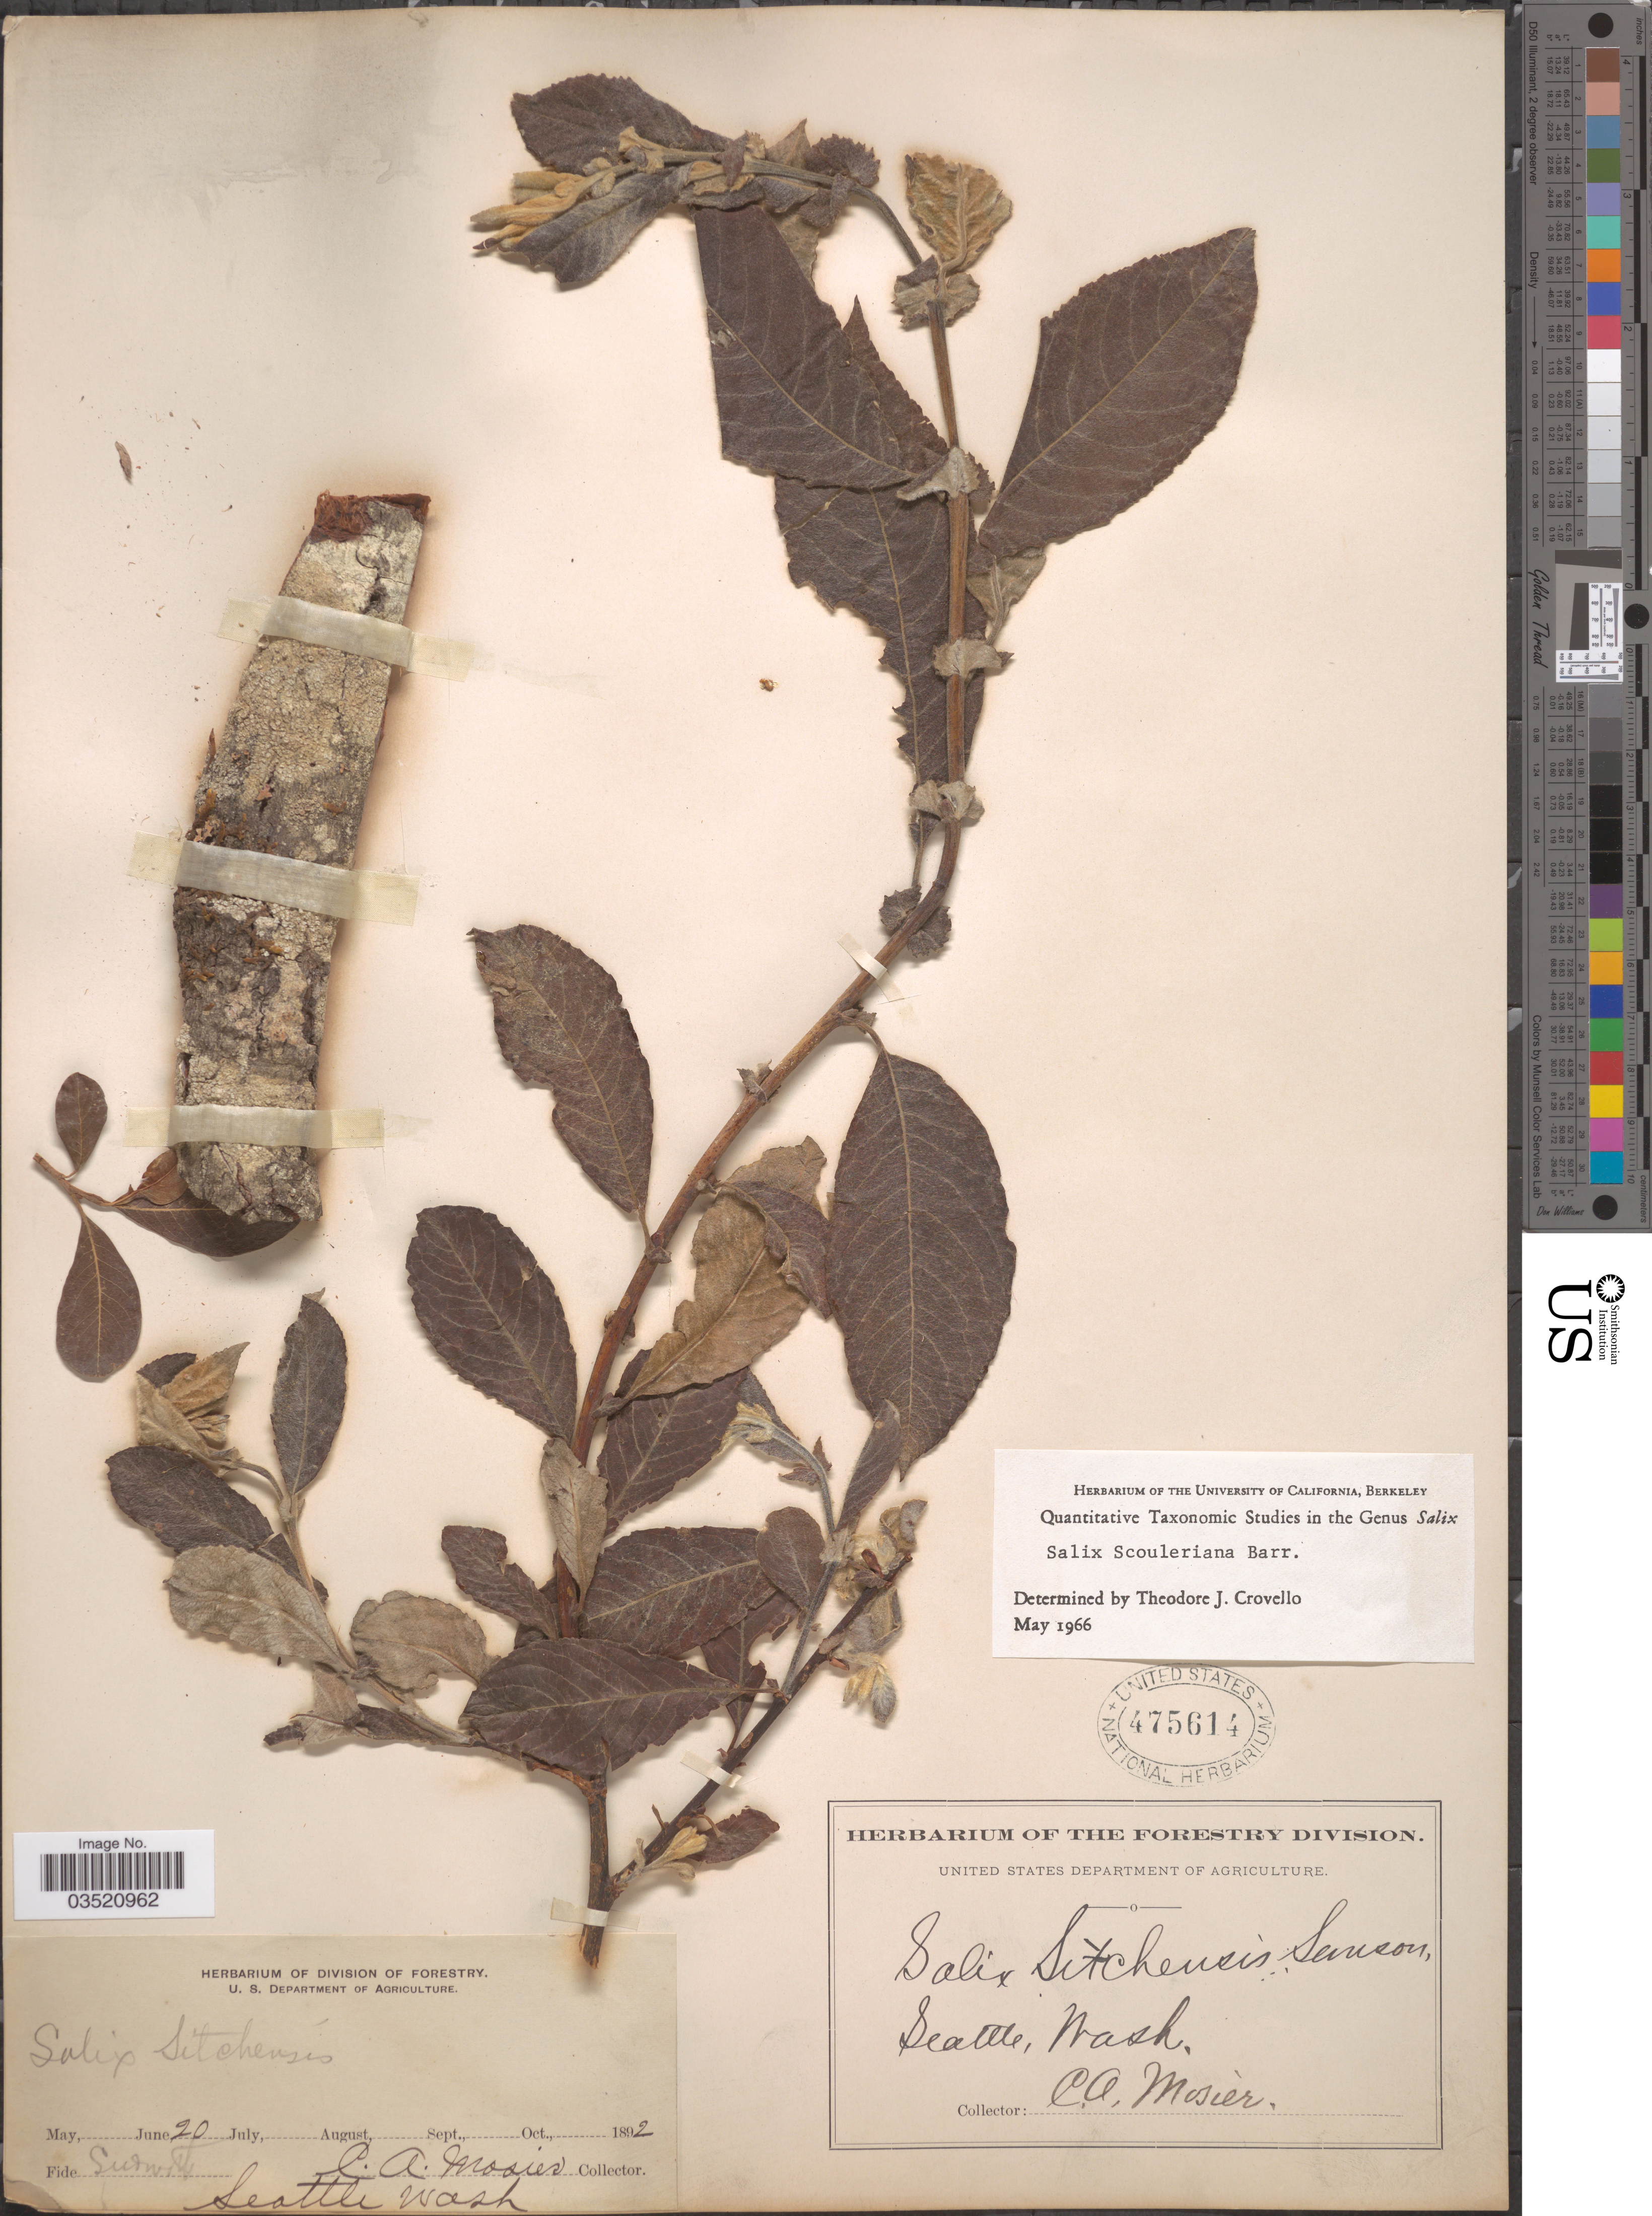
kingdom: Plantae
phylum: Tracheophyta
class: Magnoliopsida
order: Malpighiales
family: Salicaceae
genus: Salix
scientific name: Salix scouleriana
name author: Barratt ex Hook.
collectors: C. A. Mosier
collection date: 1892-06-20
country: United States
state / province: Washington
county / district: King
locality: Seattle.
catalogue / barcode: US 475614